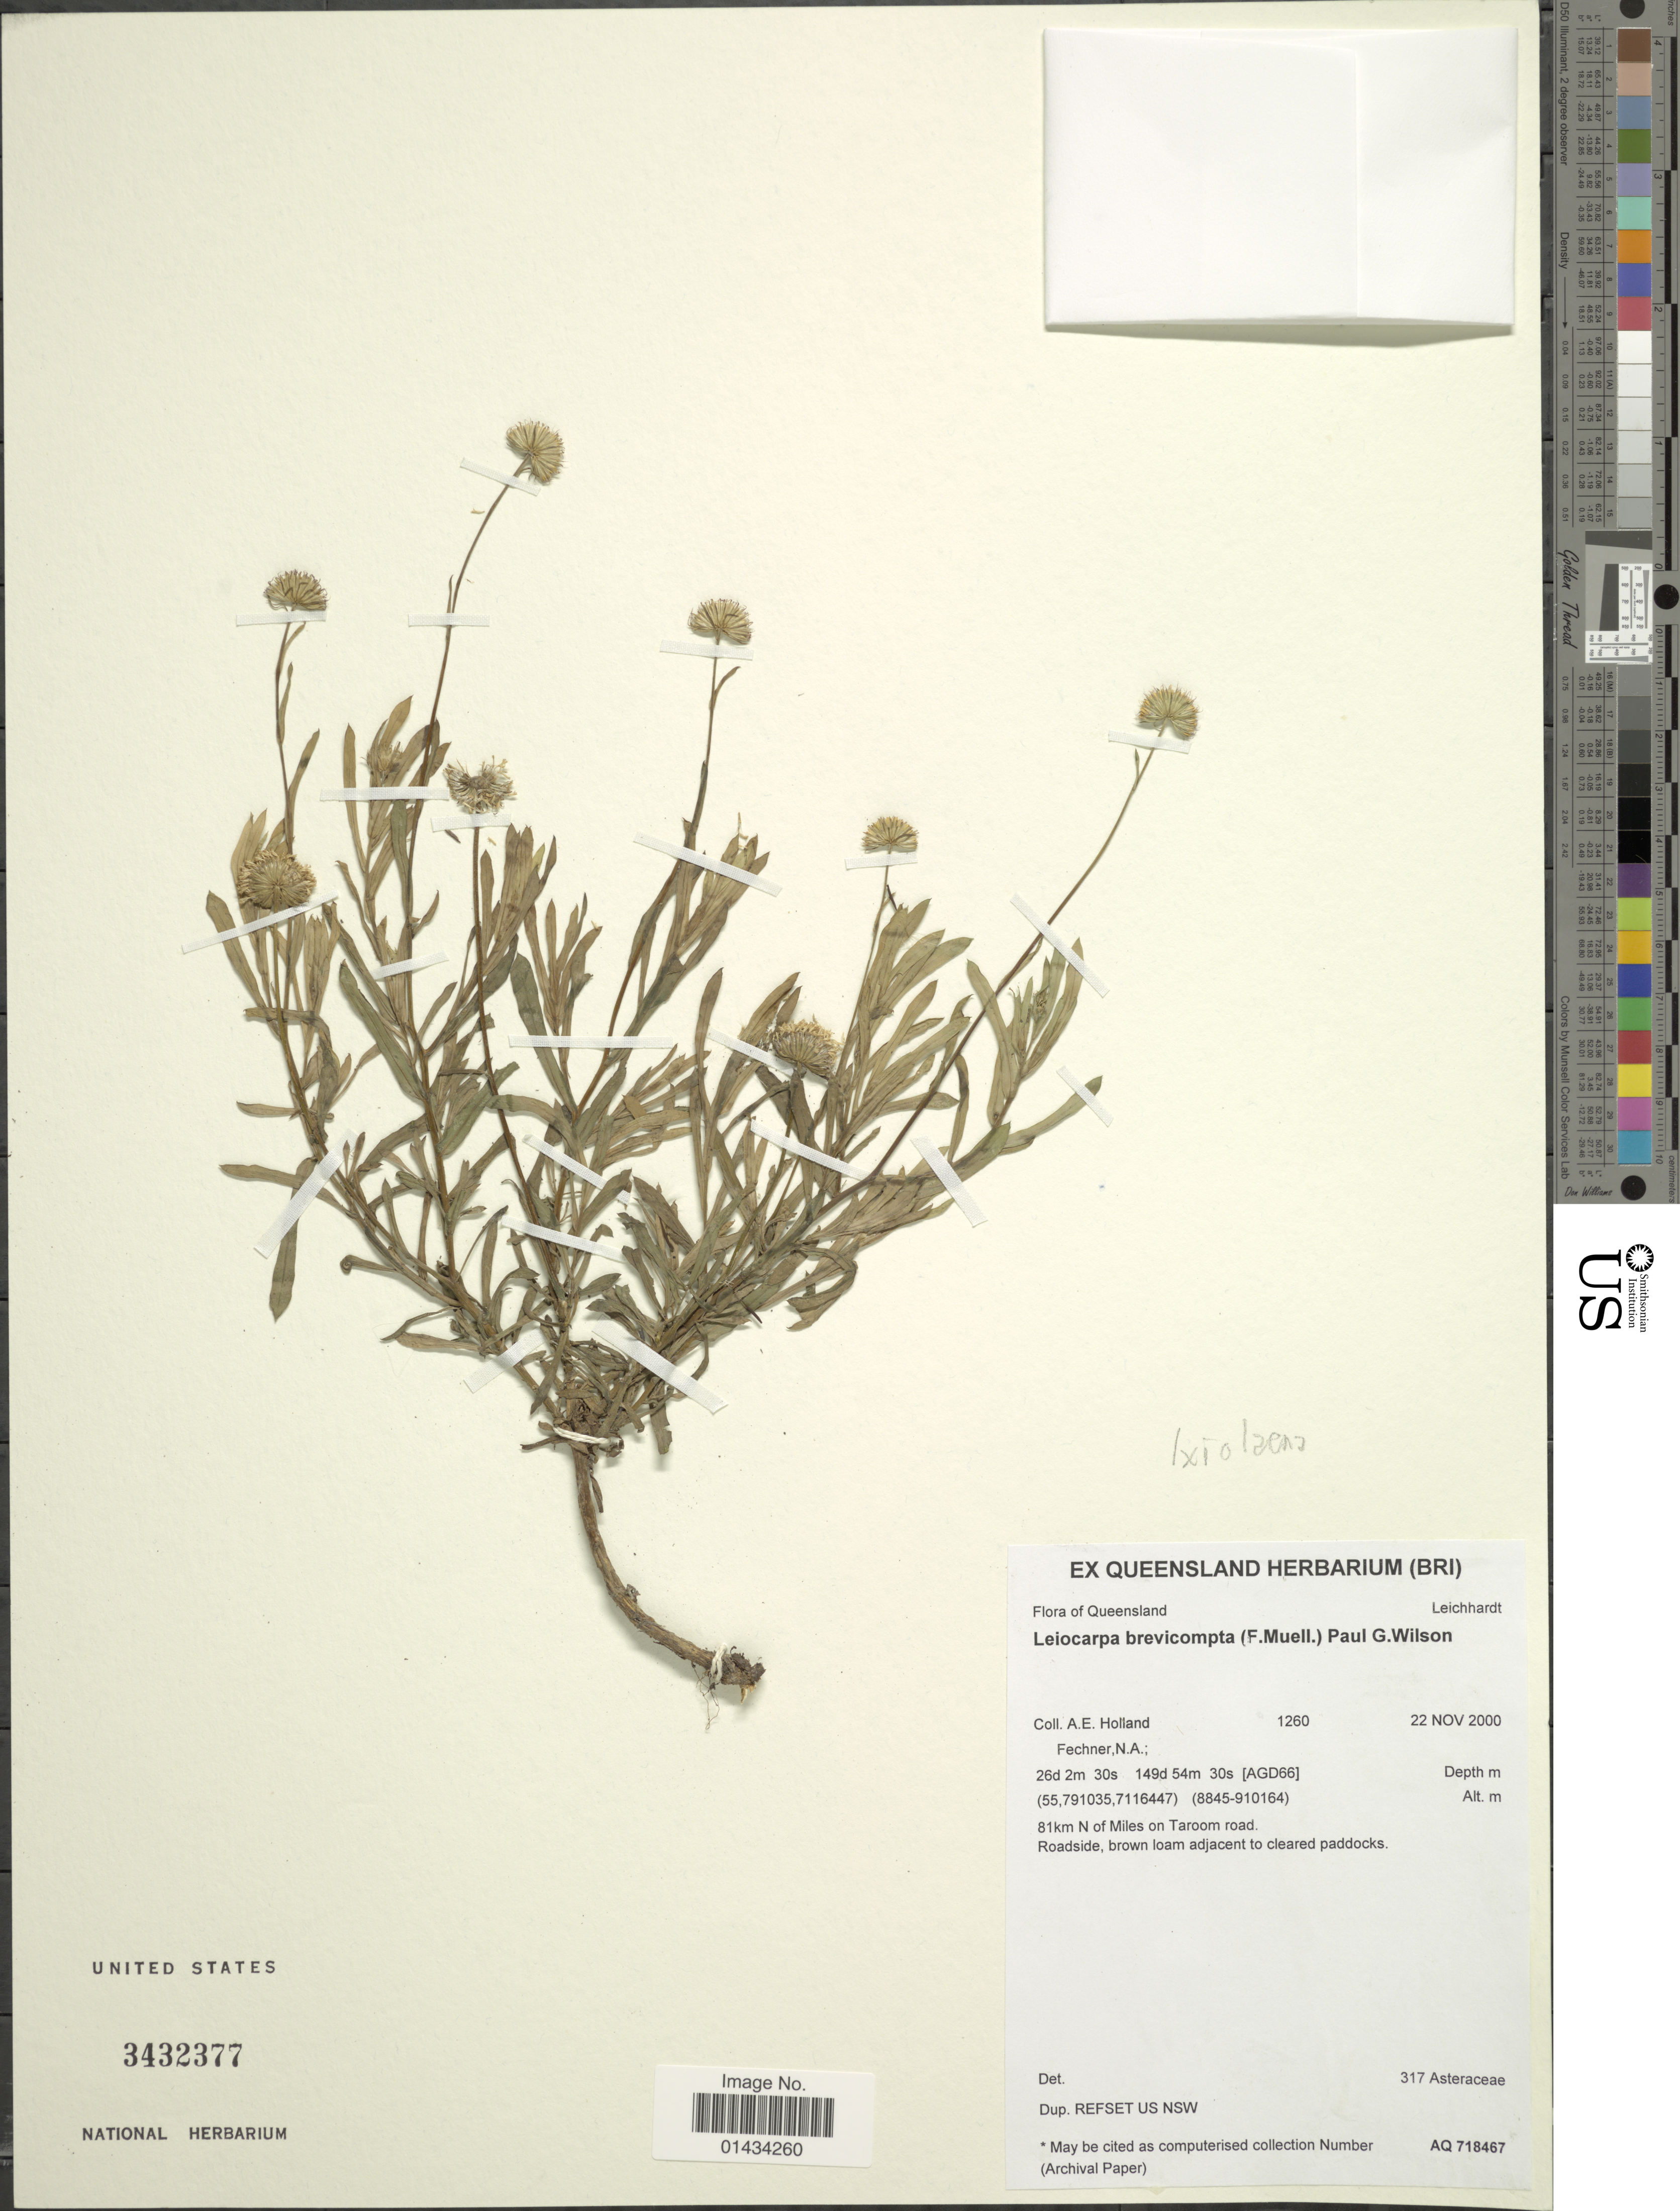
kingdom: Plantae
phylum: Tracheophyta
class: Magnoliopsida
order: Asterales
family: Asteraceae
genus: Leiocarpa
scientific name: Leiocarpa brevicompta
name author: (F. Muell.) Paul G. Wilson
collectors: A. Holland & N. Fechner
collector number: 1260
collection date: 2000-11-22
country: Australia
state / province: Queensland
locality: Leichhardt, 81 km N of Miles of Taroom road, roadside, brown load adjacent to cleared paddocks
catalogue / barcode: US 3432377